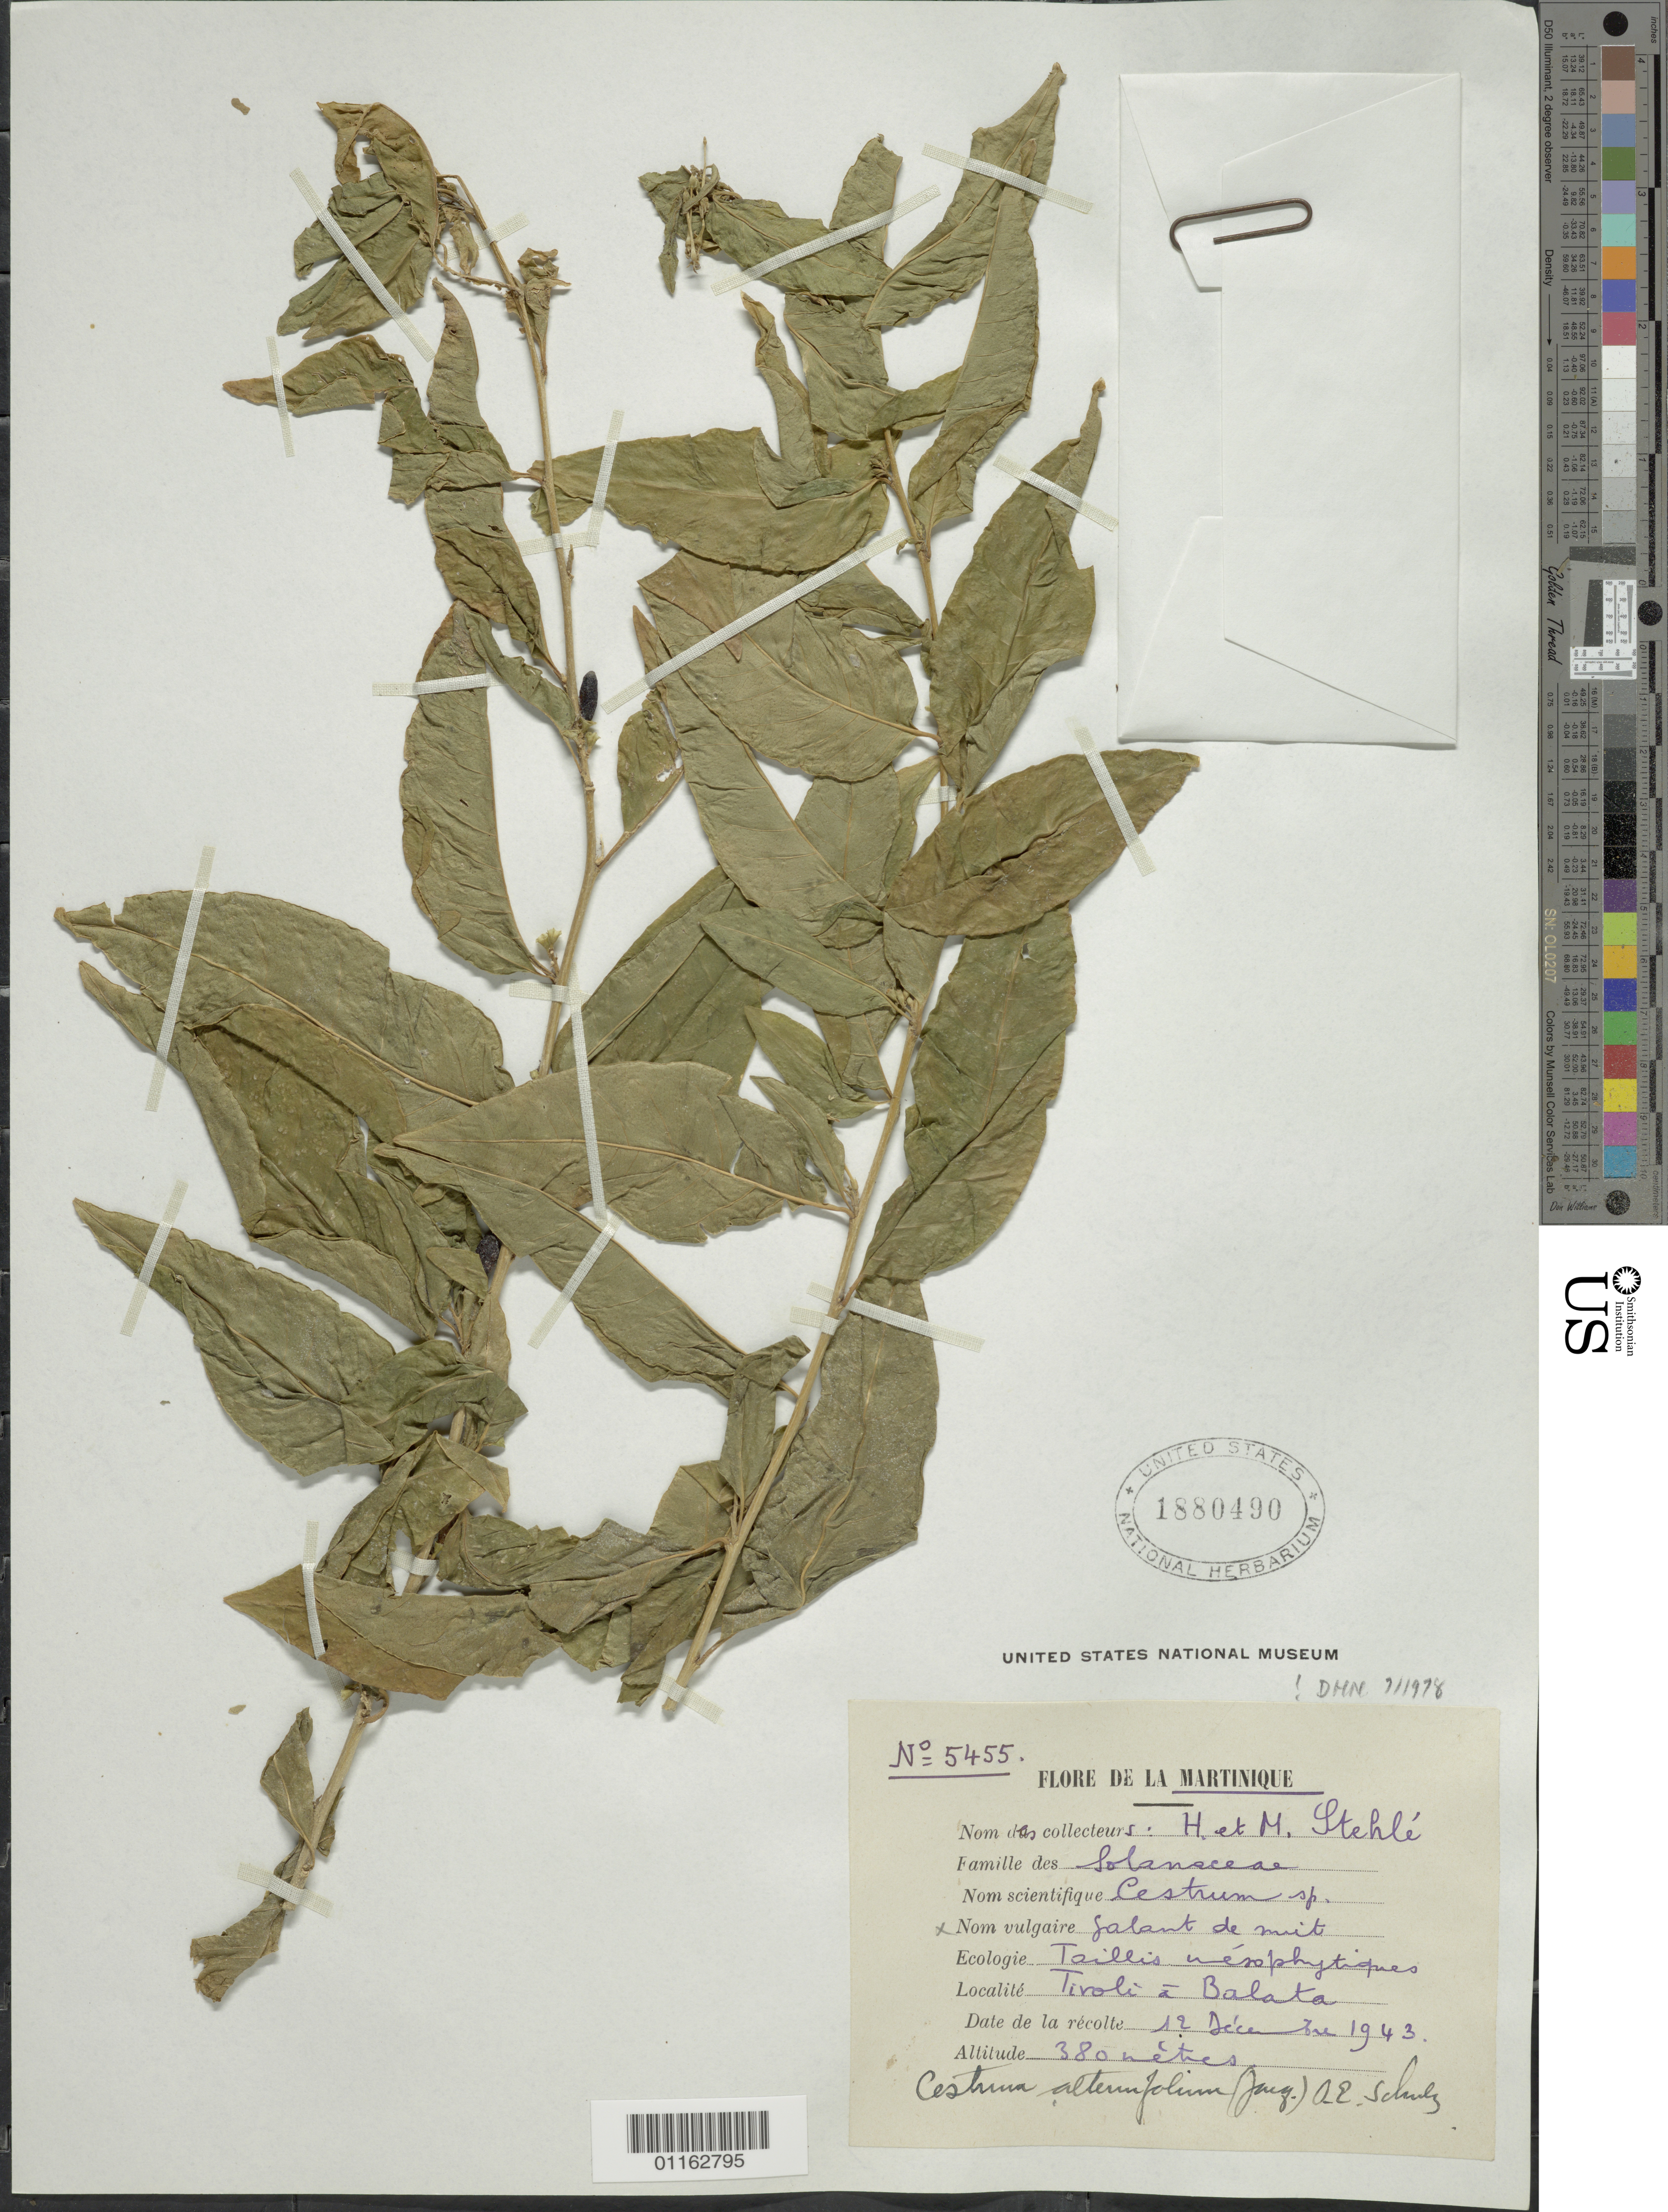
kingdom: Plantae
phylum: Tracheophyta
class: Magnoliopsida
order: Solanales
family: Solanaceae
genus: Cestrum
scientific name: Cestrum alternifolium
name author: (Jacq.) O.E. Schulz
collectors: H. Stehlé & M. Stehlé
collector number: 5455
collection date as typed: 12 Dec 1943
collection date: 1943-12-12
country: Martinique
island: Martinique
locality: Tivoli a Balata; taillis mesophytiques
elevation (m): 380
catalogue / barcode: US 1880490